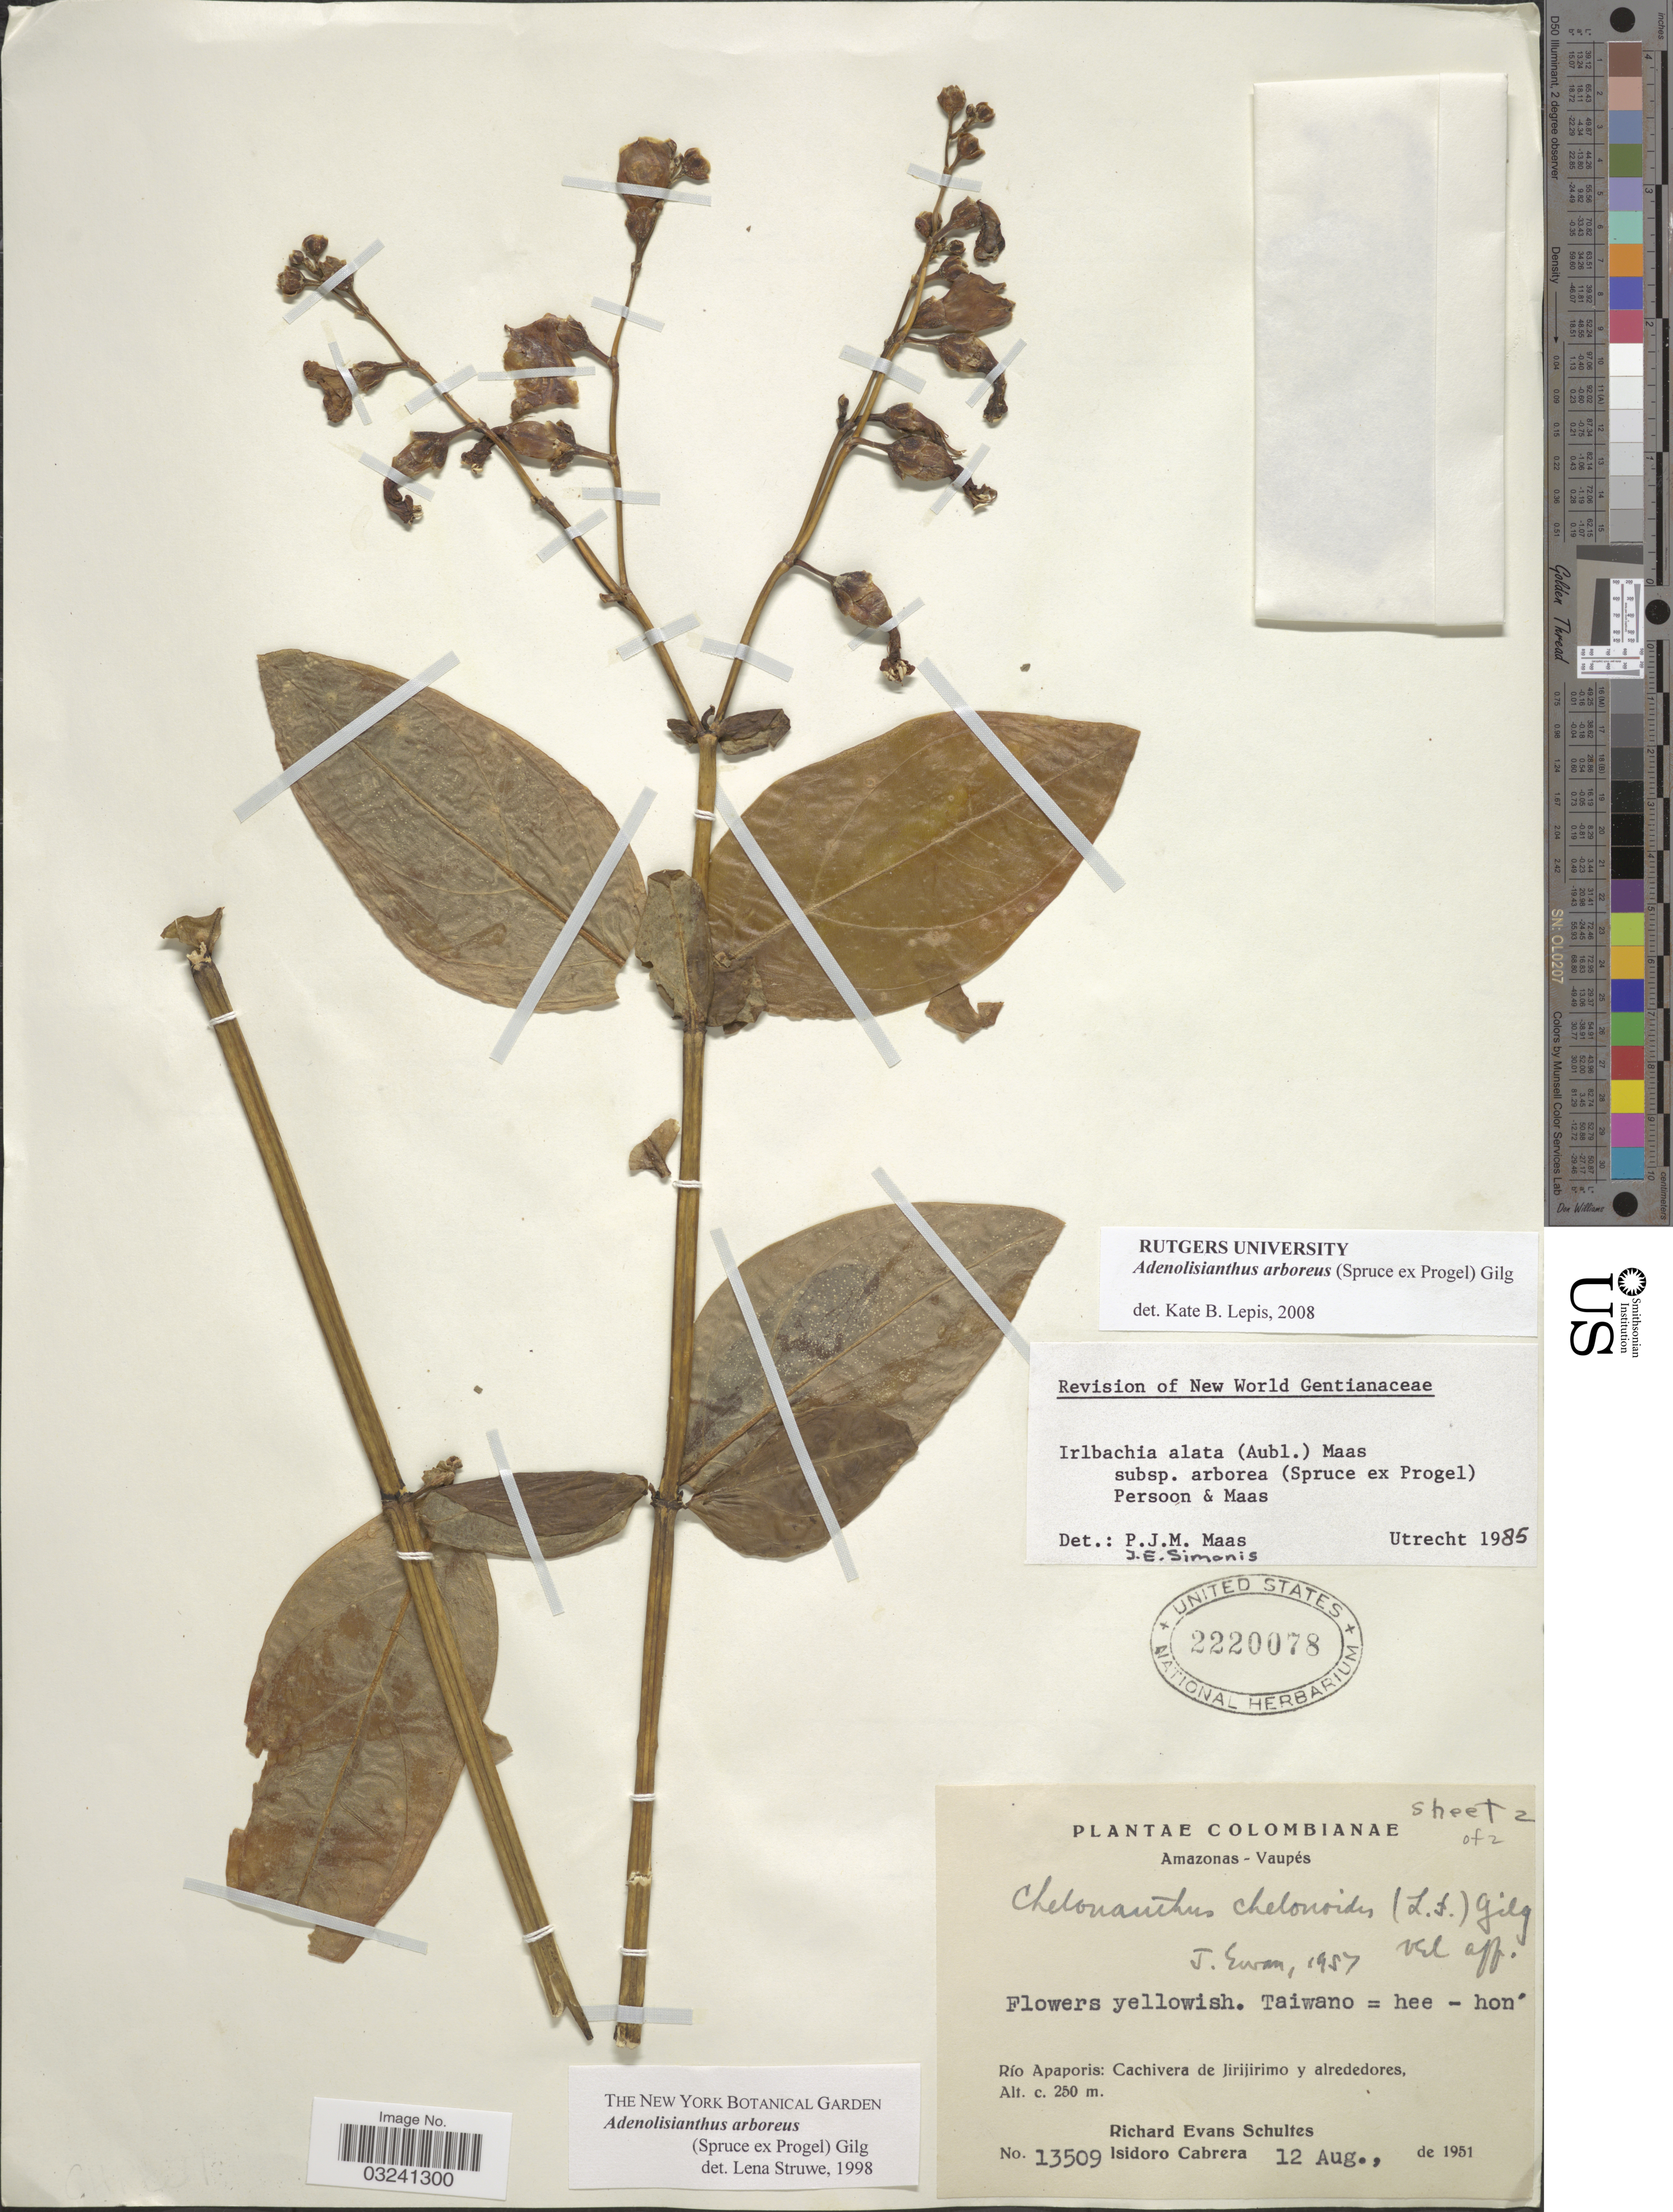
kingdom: Plantae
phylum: Tracheophyta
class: Magnoliopsida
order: Gentianales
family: Gentianaceae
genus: Adenolisianthus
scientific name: Adenolisianthus arboreus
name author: (Spruce ex Progel) Gilg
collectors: R. E. Schultes & I. Cabrera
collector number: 13509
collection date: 1951-08-12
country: Colombia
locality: Amazonas - Vaupés. Río Apaporis: Cachivera de Jirijirimo y alrededores.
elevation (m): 250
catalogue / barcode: US 2220078